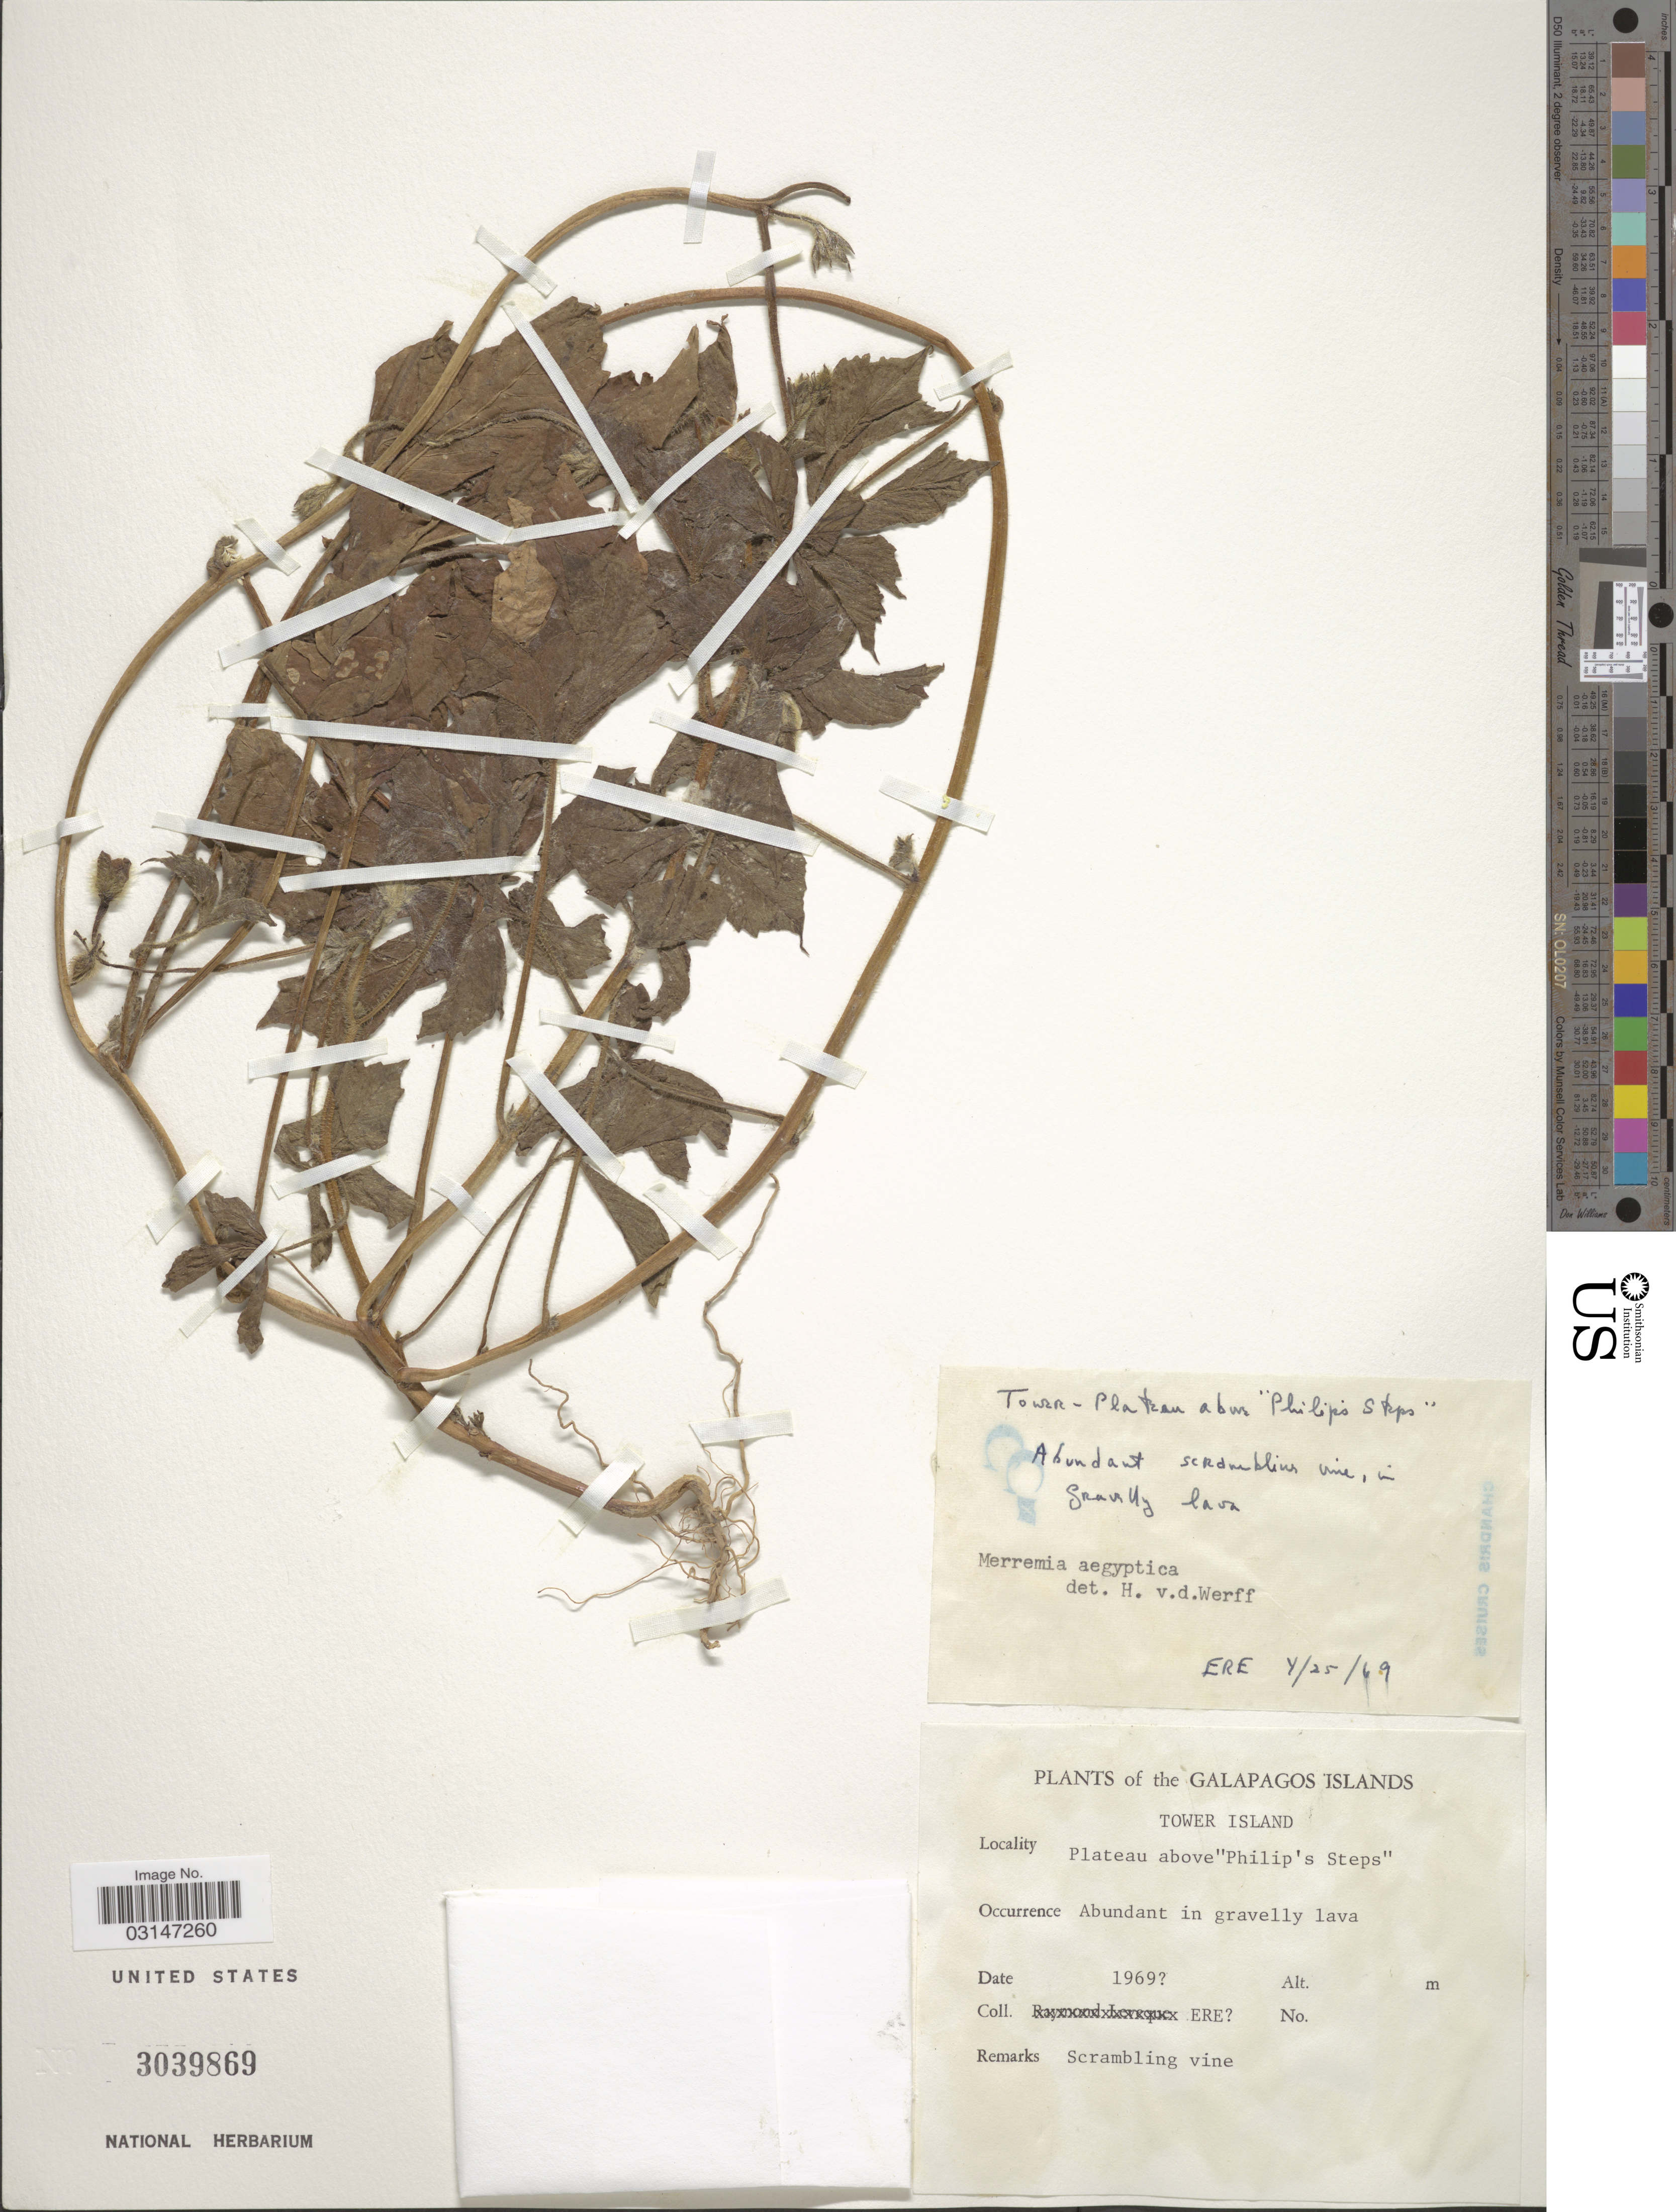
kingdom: Plantae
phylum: Tracheophyta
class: Magnoliopsida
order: Solanales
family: Convolvulaceae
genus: Merremia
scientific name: Merremia aegyptia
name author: (L.) Urb.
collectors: ERE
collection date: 1969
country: Ecuador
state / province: Colón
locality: The Galapagos Island, Tower Island, Plateau above "Philip's Steps".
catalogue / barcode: US 3039869